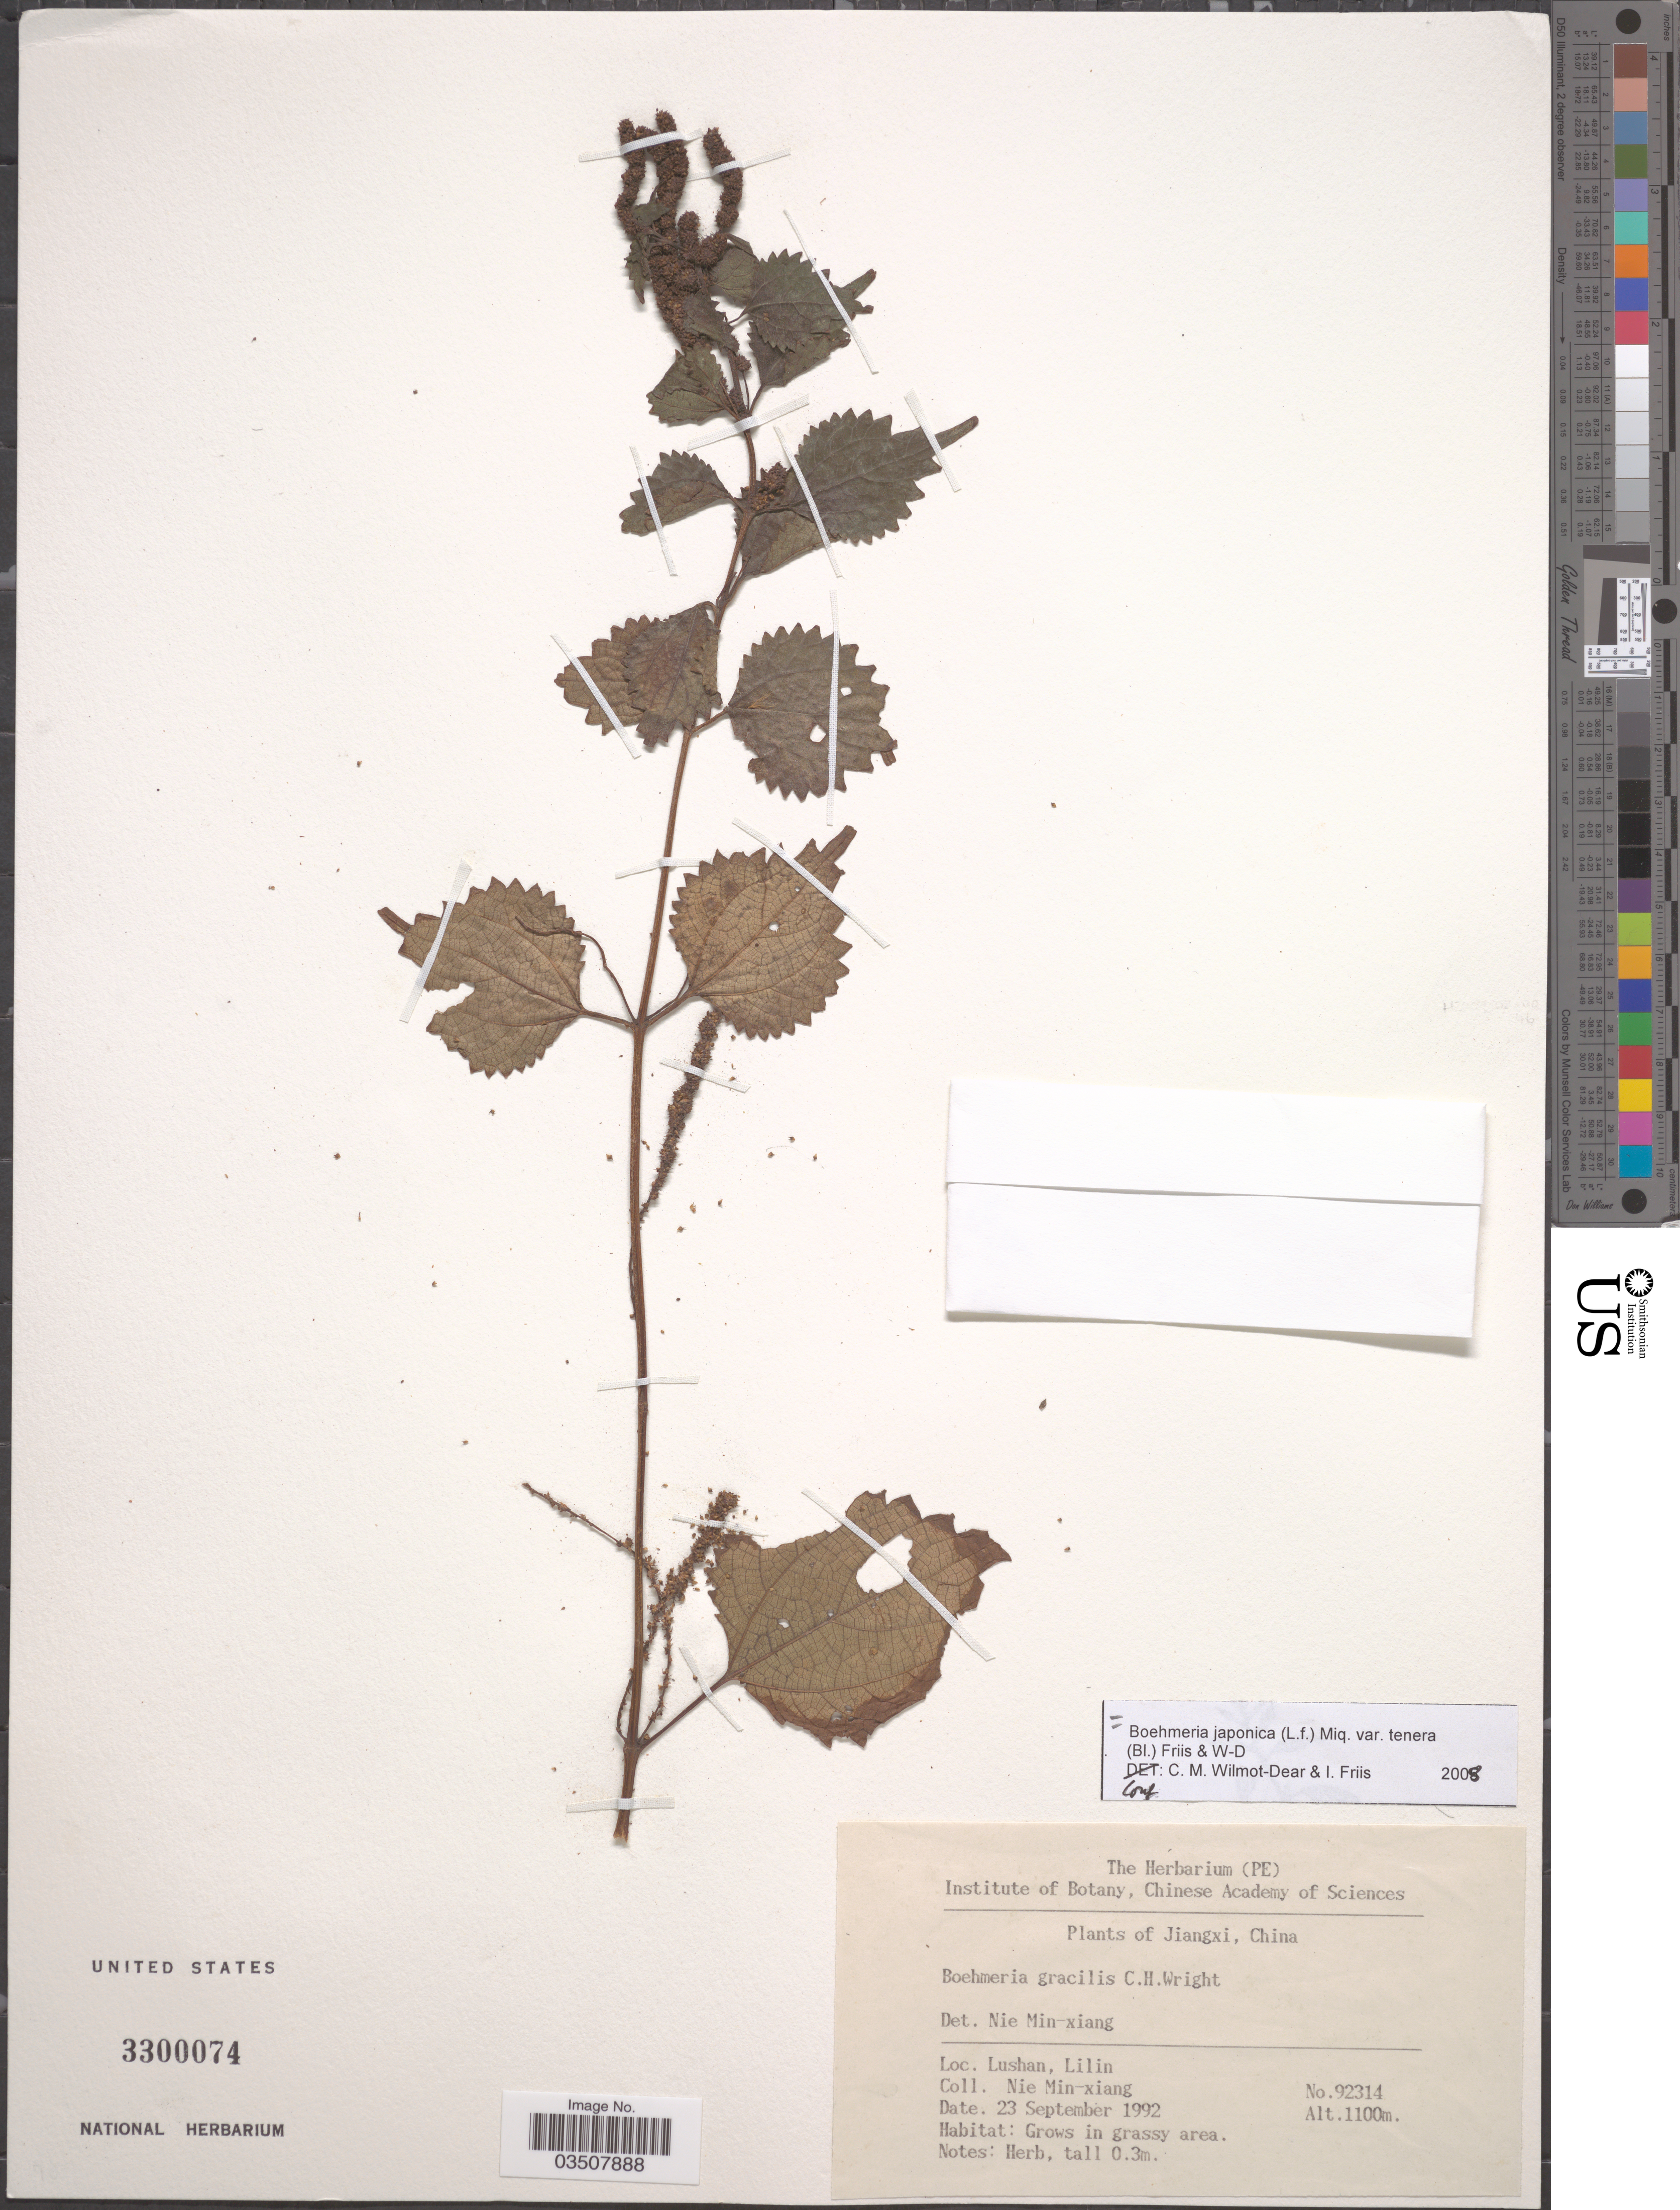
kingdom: Plantae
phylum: Tracheophyta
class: Magnoliopsida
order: Rosales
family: Urticaceae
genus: Boehmeria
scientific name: Boehmeria japonica var. tenera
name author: (Blume) Friis & Wilmot-Dear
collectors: M. Nie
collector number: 92314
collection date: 1992-09-23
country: China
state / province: Jiangxi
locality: Lushan, Lilin.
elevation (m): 1100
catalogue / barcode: US 3300074